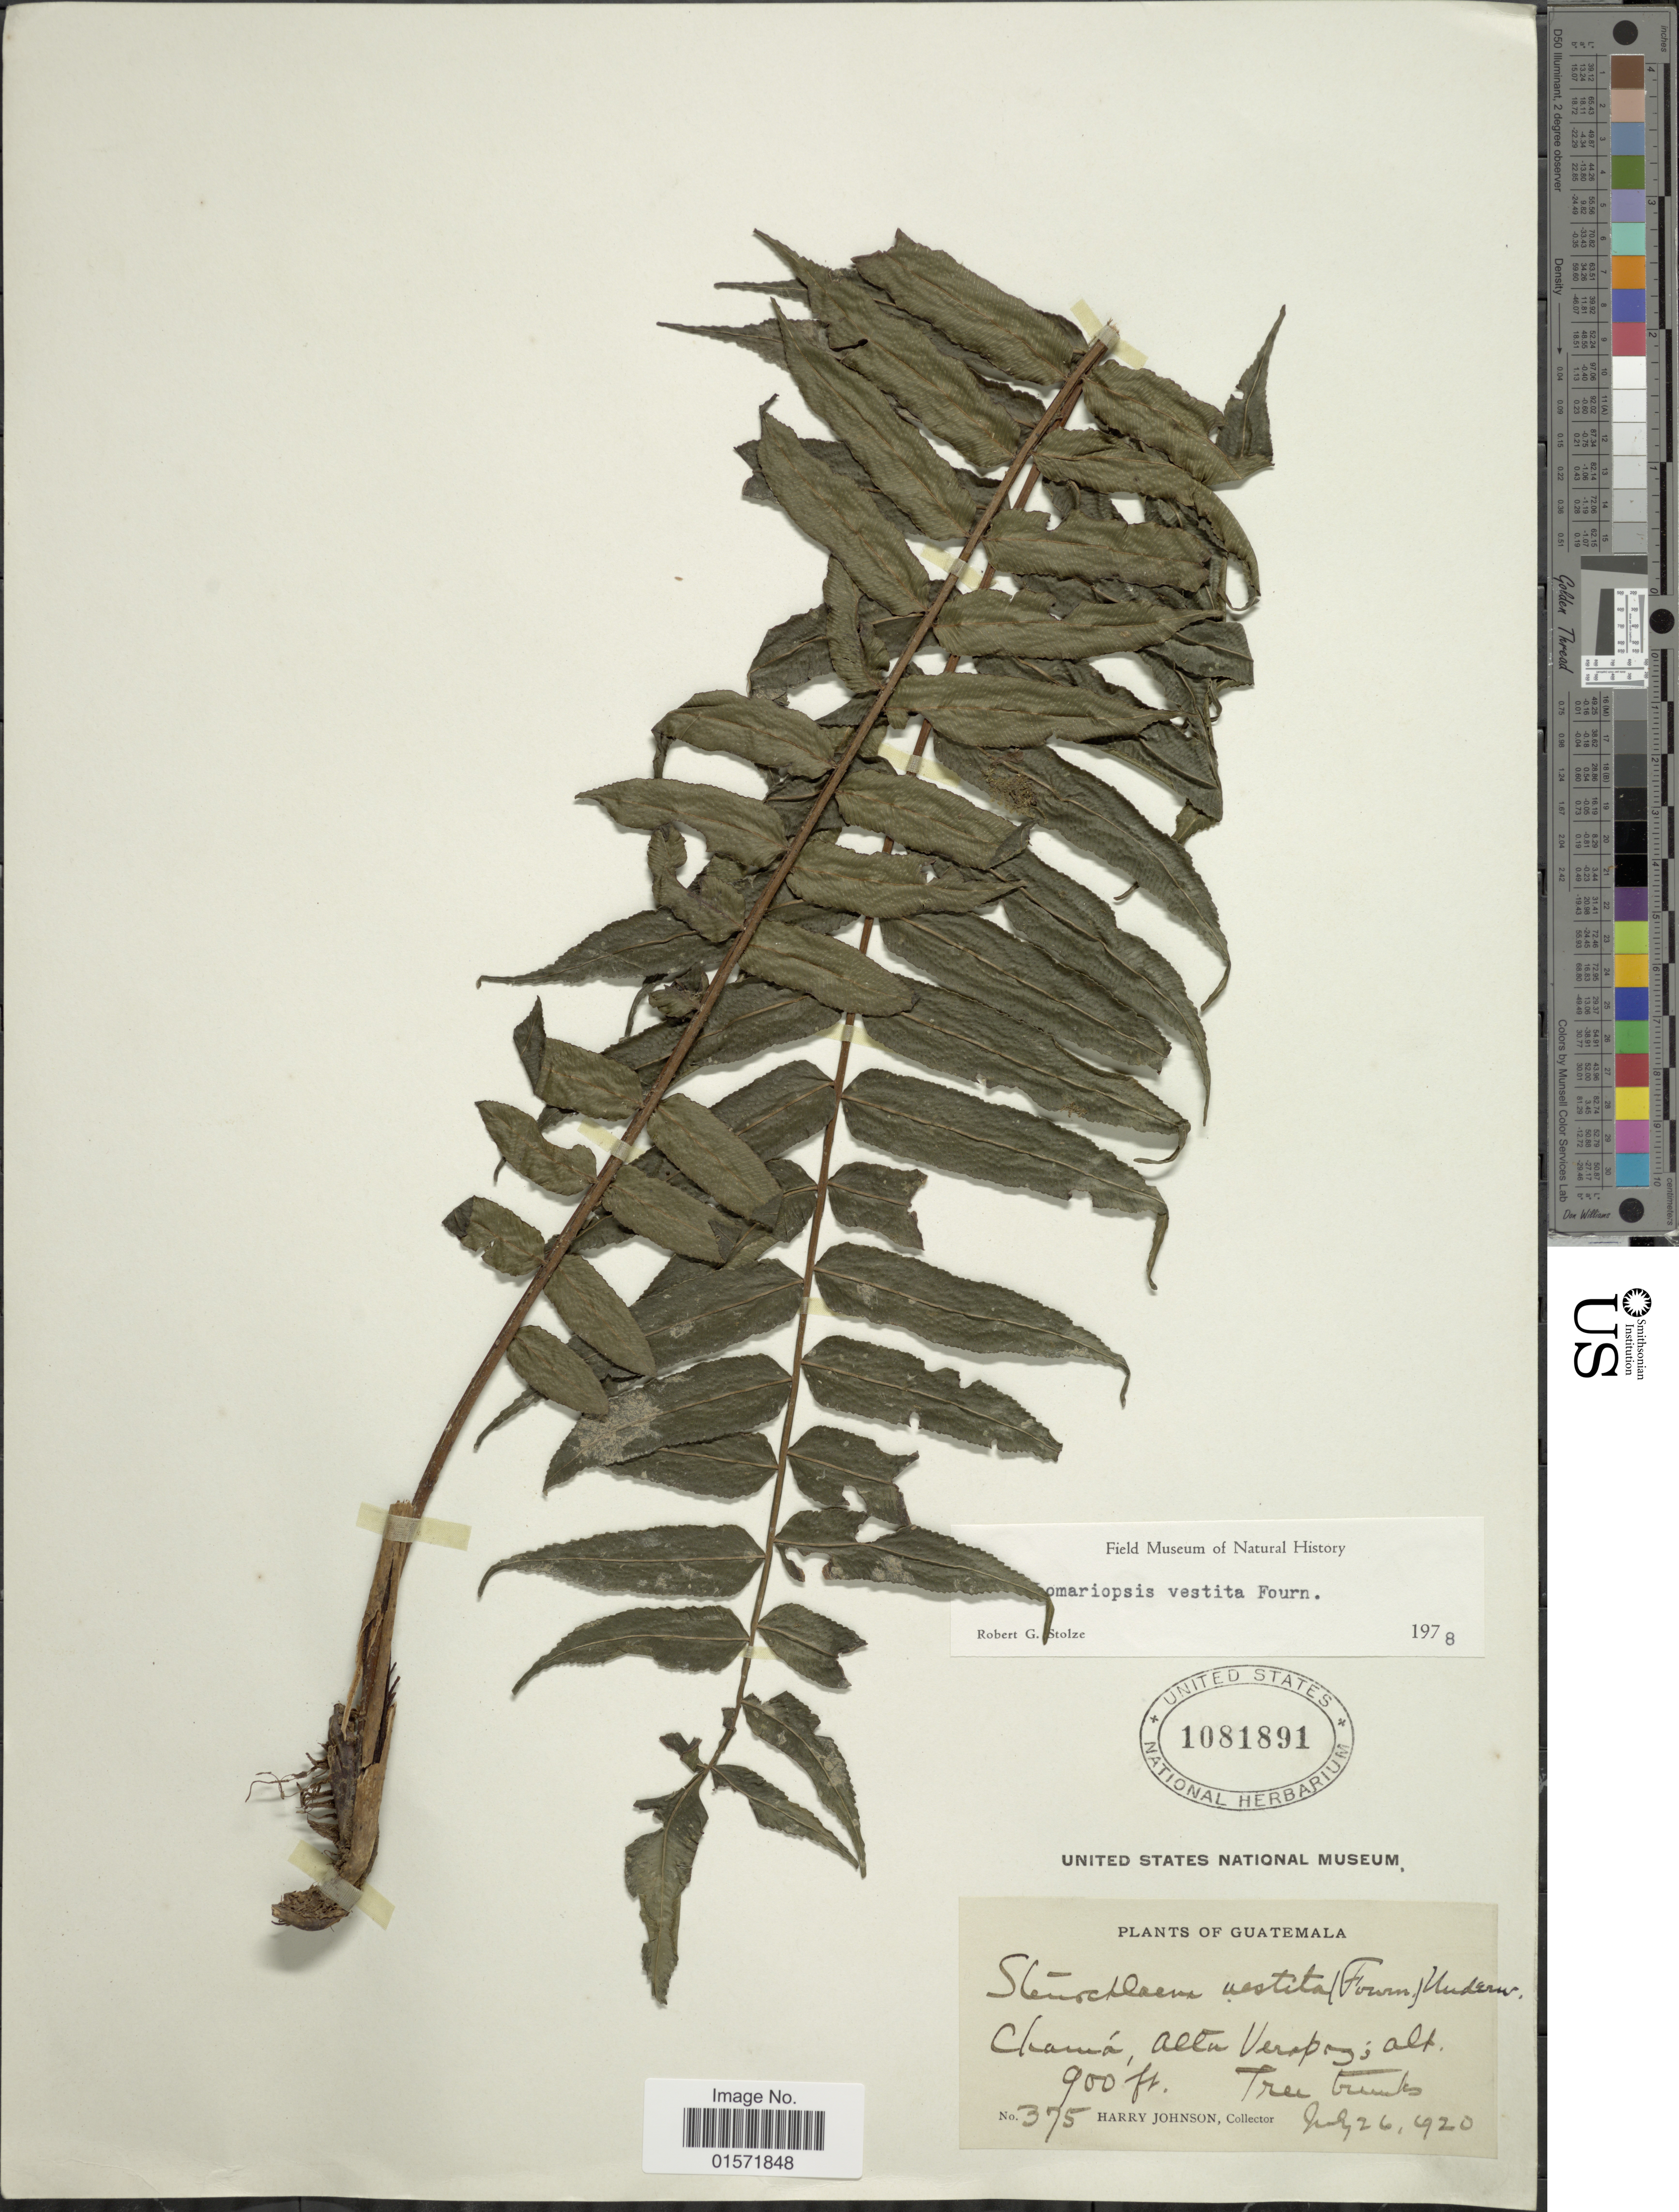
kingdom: Plantae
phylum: Tracheophyta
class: Polypodiopsida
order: Polypodiales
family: Lomariopsidaceae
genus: Lomariopsis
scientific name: Lomariopsis vestita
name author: E. Fourn.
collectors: H. Johnson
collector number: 375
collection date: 1920-07-26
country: Guatemala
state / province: Alta Verapaz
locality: Chamá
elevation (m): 274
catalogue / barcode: US 1081891